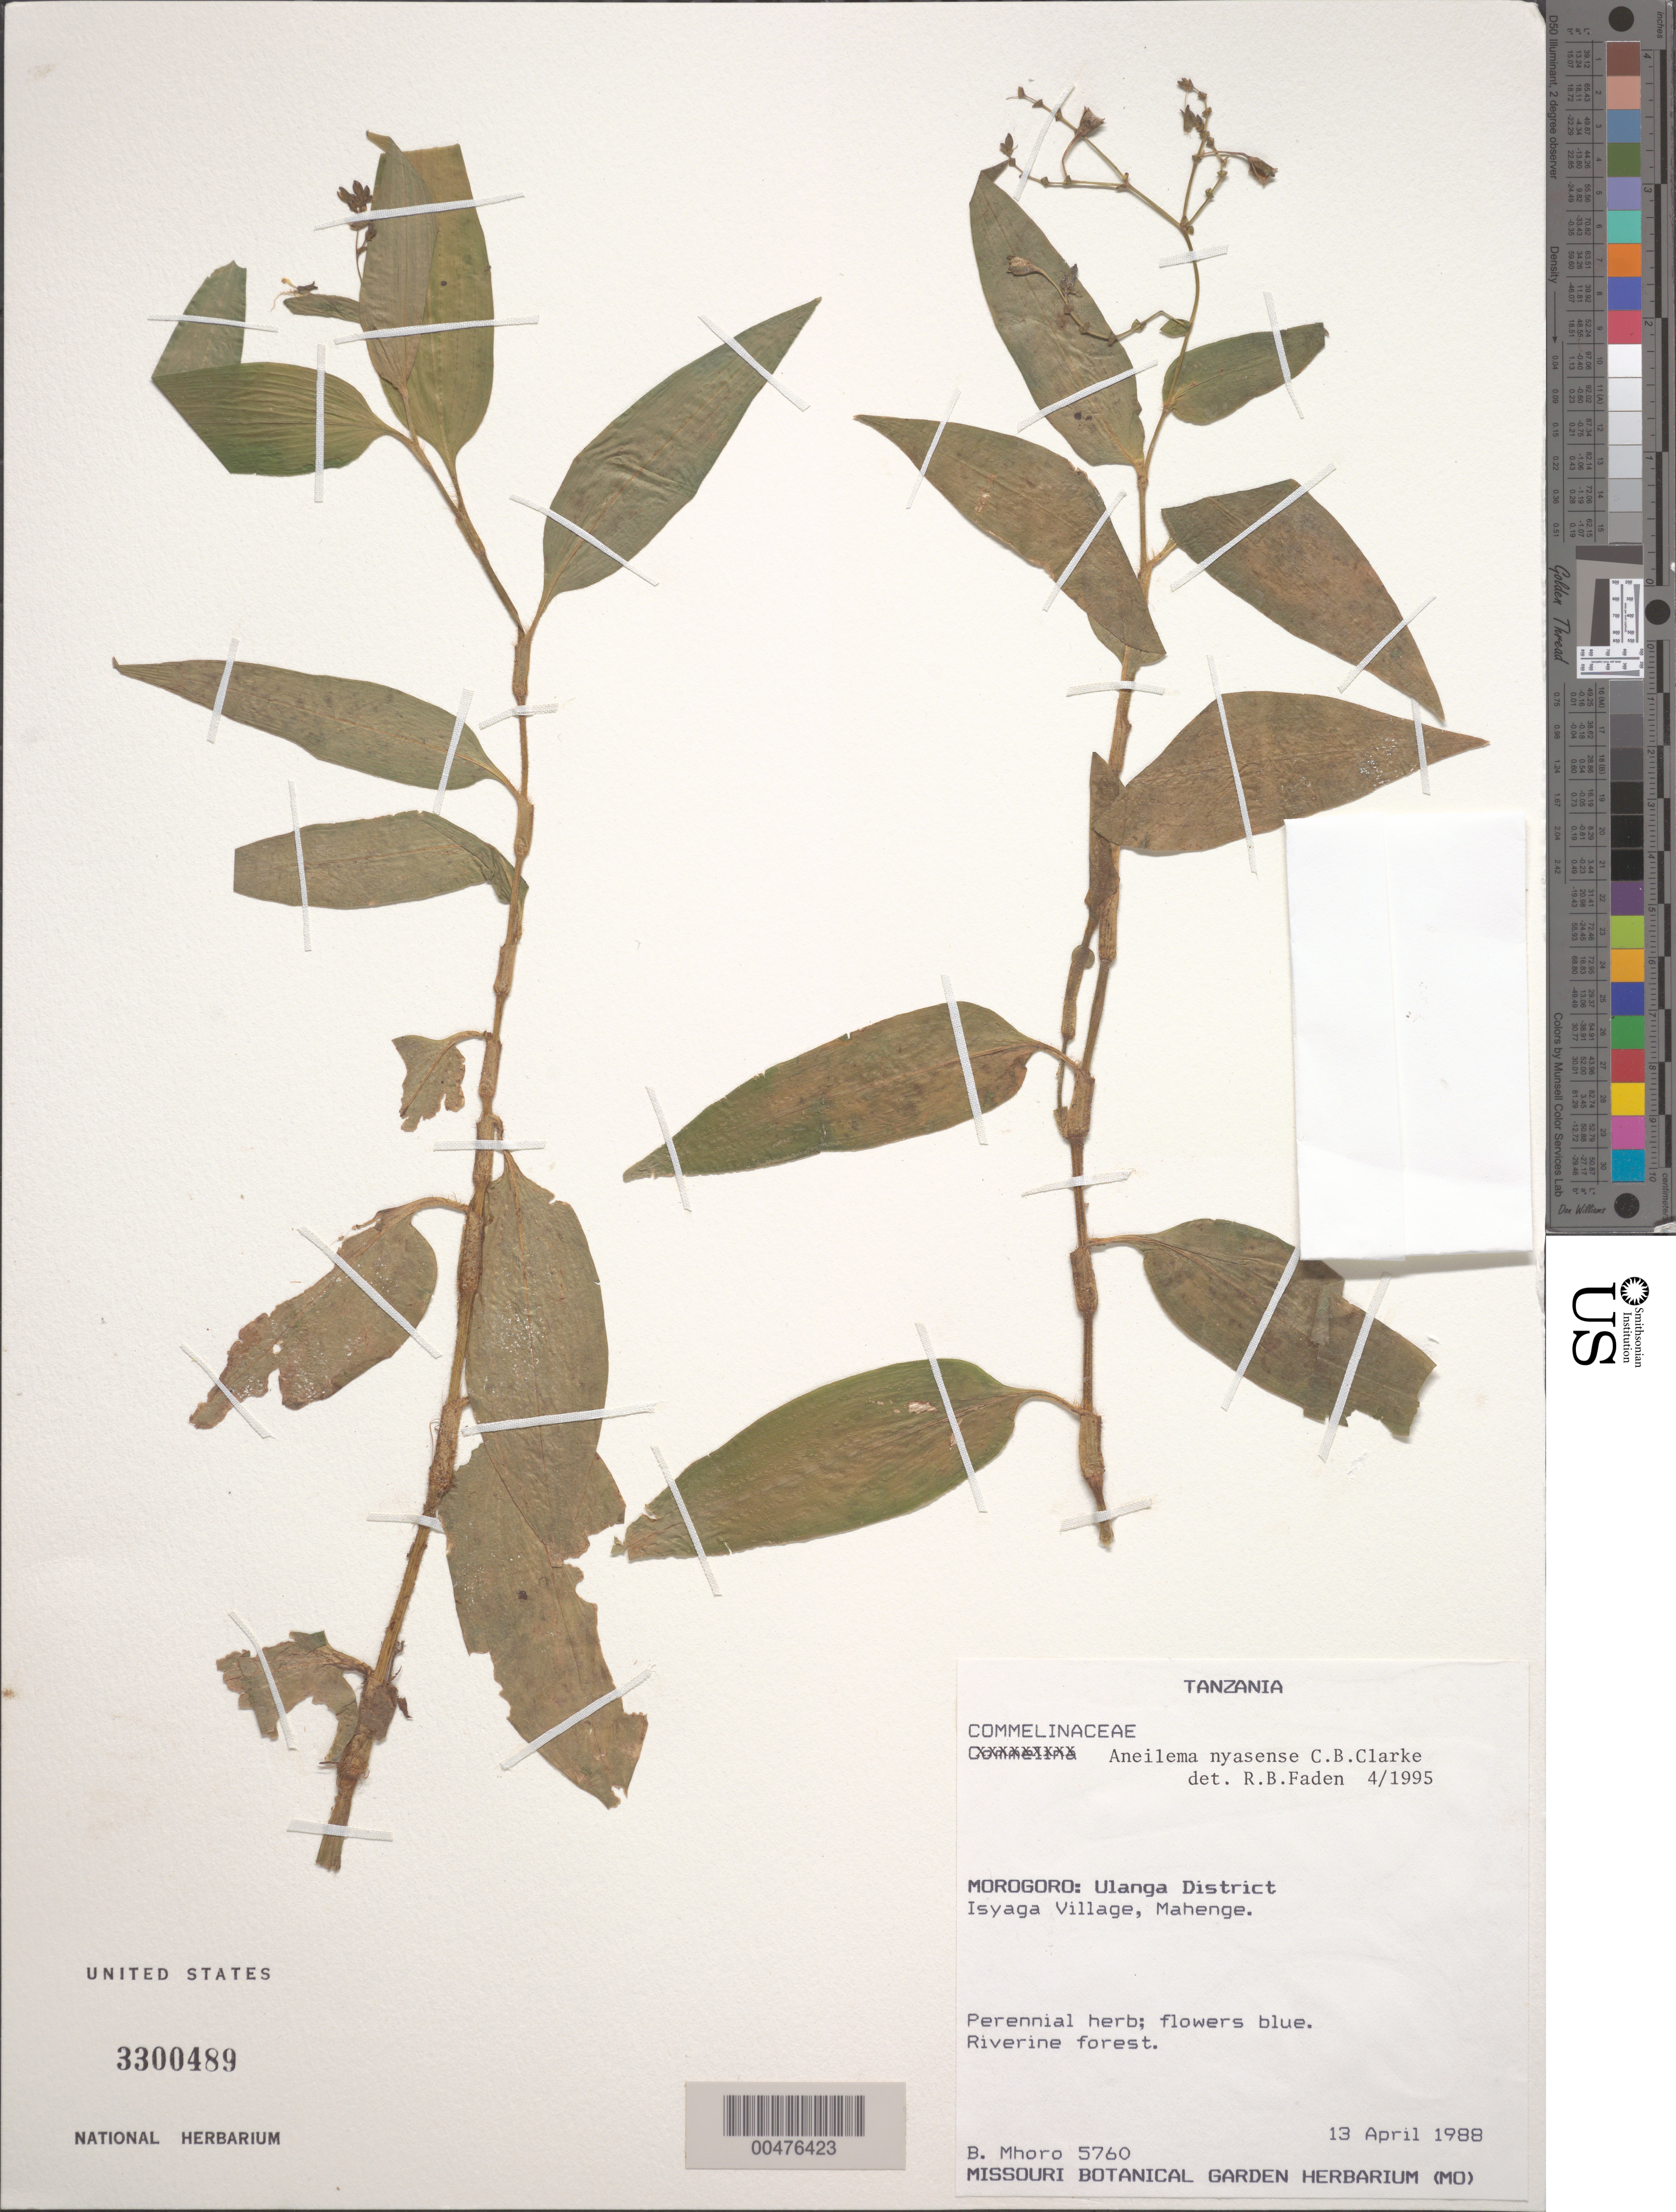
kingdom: Plantae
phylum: Tracheophyta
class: Liliopsida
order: Commelinales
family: Commelinaceae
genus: Aneilema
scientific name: Aneilema nyasense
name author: C.B. Clarke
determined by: Faden, Robert B., (US), Smithsonian Institution - National Museum of Natural History (UNITED STATES)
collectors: B. Mhoro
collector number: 5760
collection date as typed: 13 Apr 1988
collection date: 1988-04-13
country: Tanzania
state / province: Morogoro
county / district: Ulanga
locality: Isyaga village, mahenge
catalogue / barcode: US 3300489